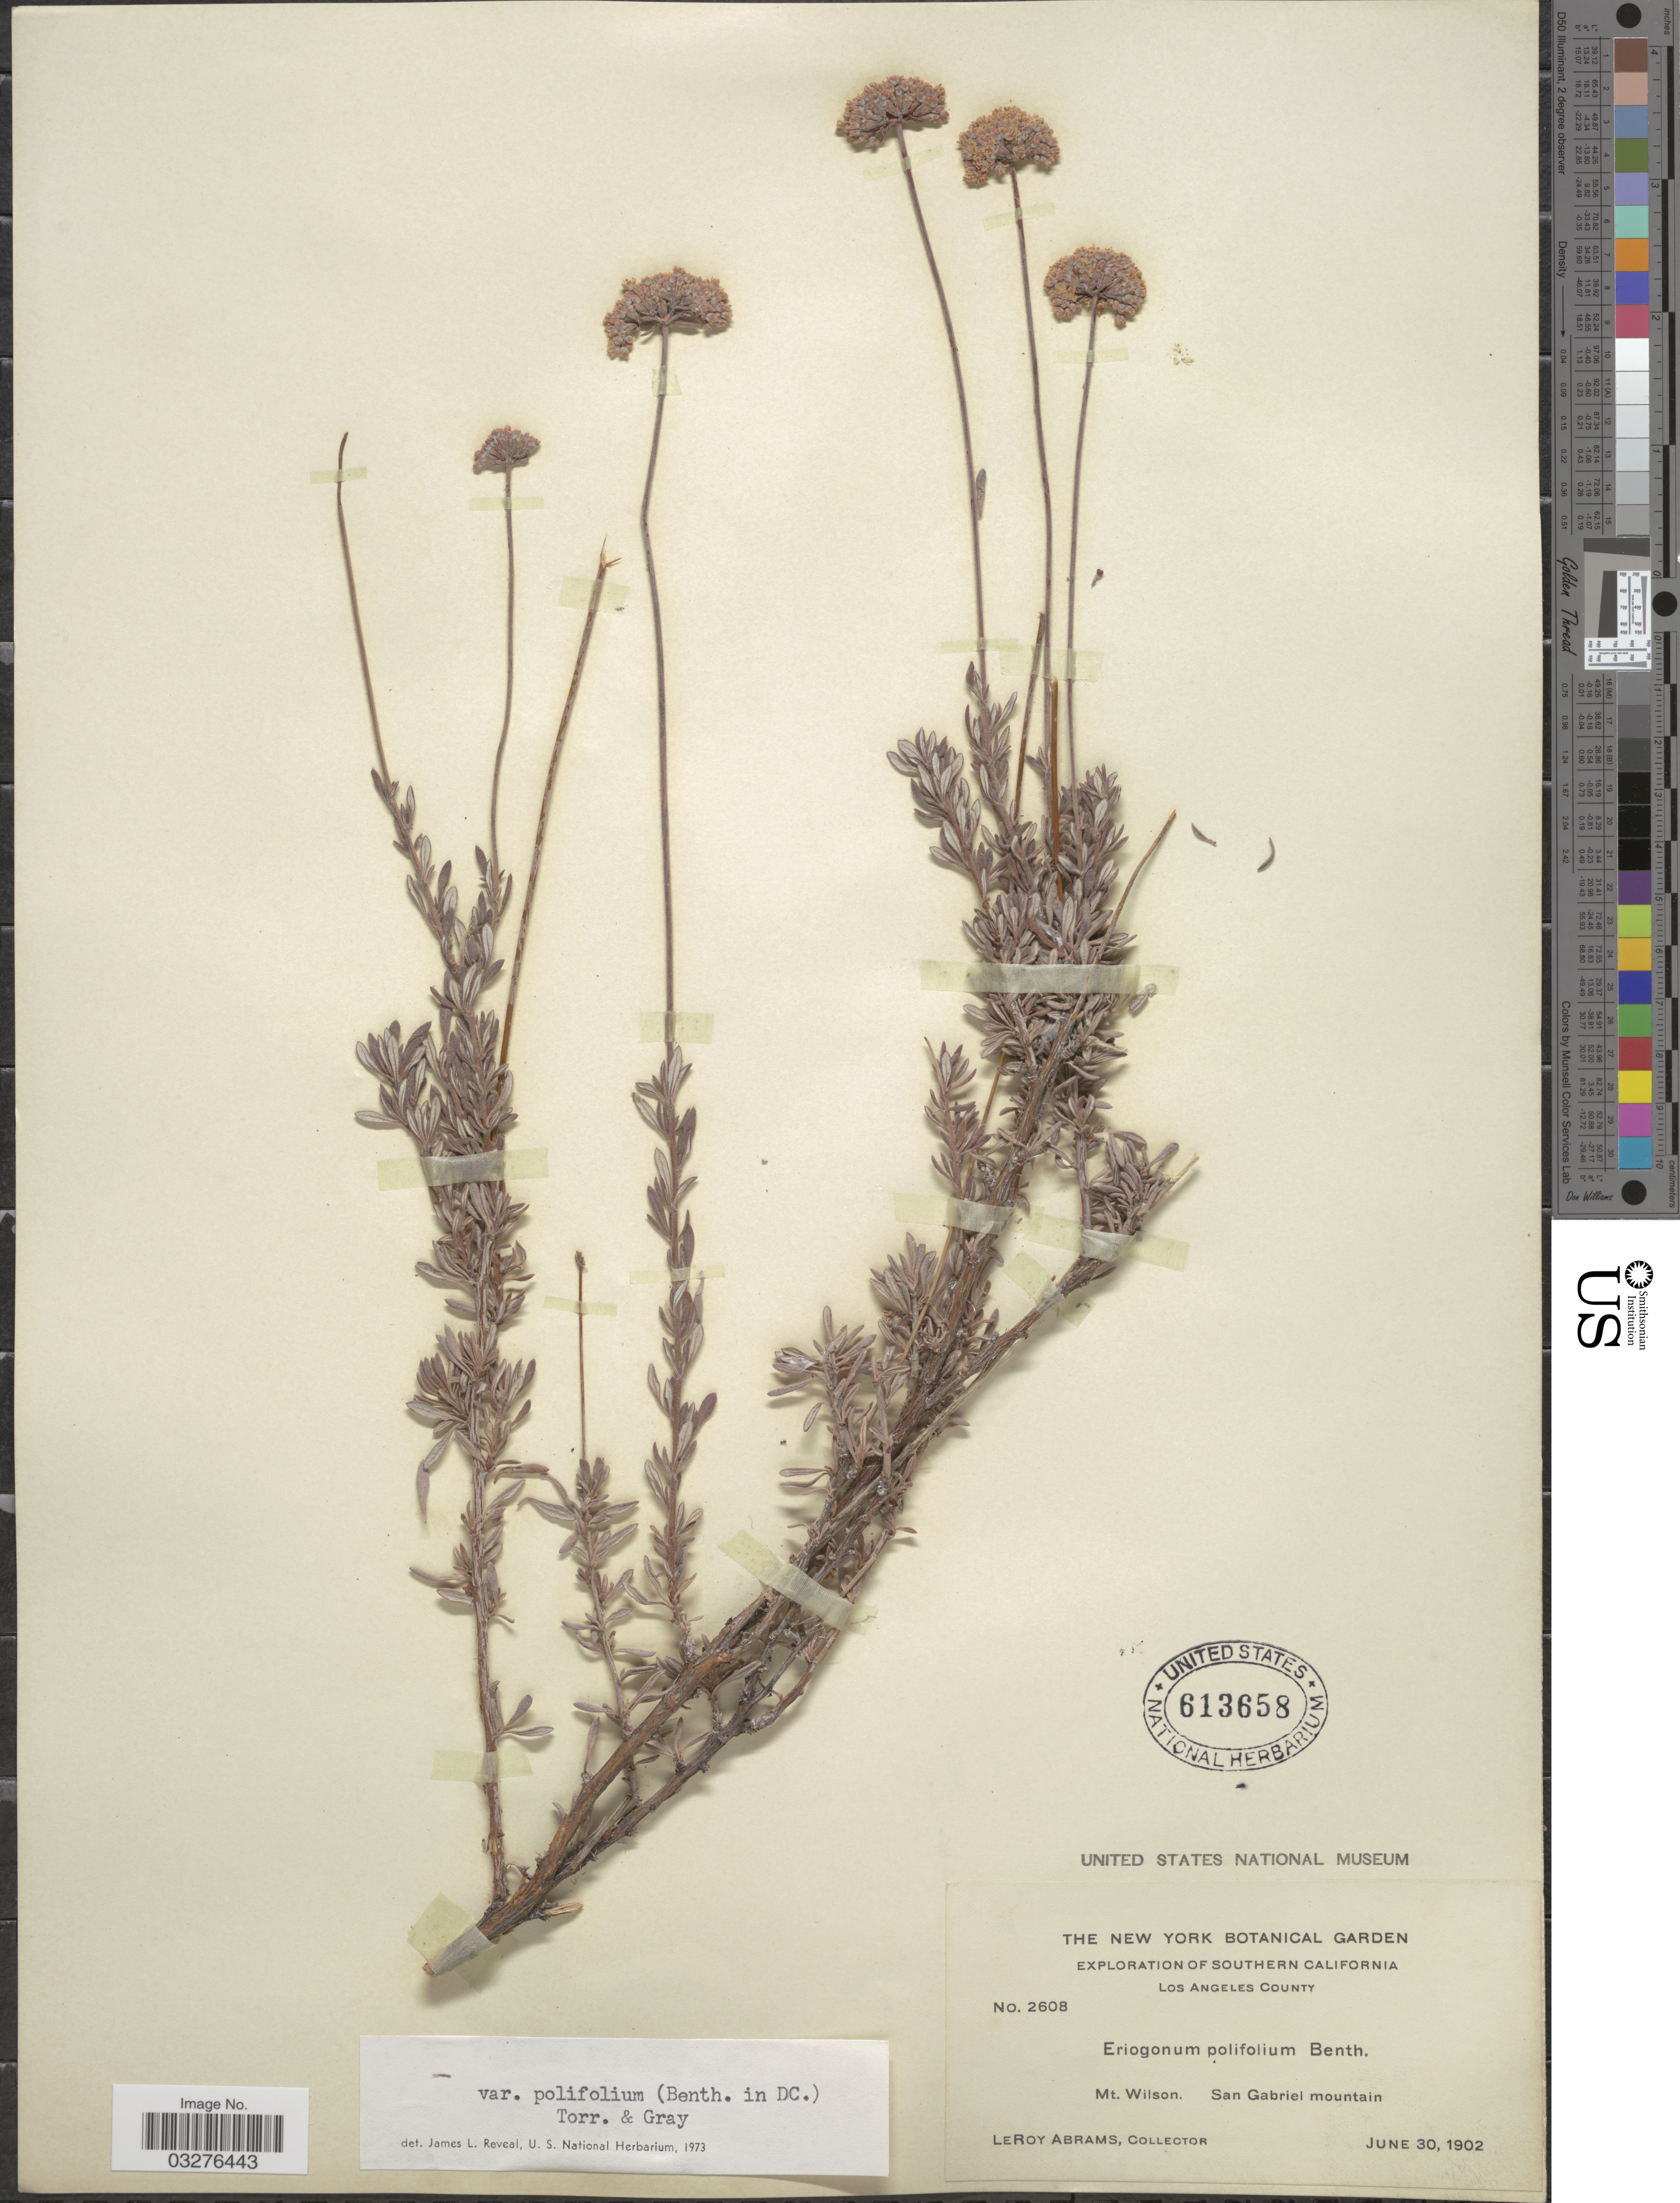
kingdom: Plantae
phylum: Tracheophyta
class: Magnoliopsida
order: Caryophyllales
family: Polygonaceae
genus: Eriogonum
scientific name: Eriogonum fasciculatum var. polifolium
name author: (Benth.) Torr. & A. Gray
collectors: L. Abrams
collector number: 2608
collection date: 1902-06-30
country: United States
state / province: California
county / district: Los Angeles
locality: Southern California, Los Angeles County, Mt. Wilson, San Gabriel mountain.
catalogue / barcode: US 613658